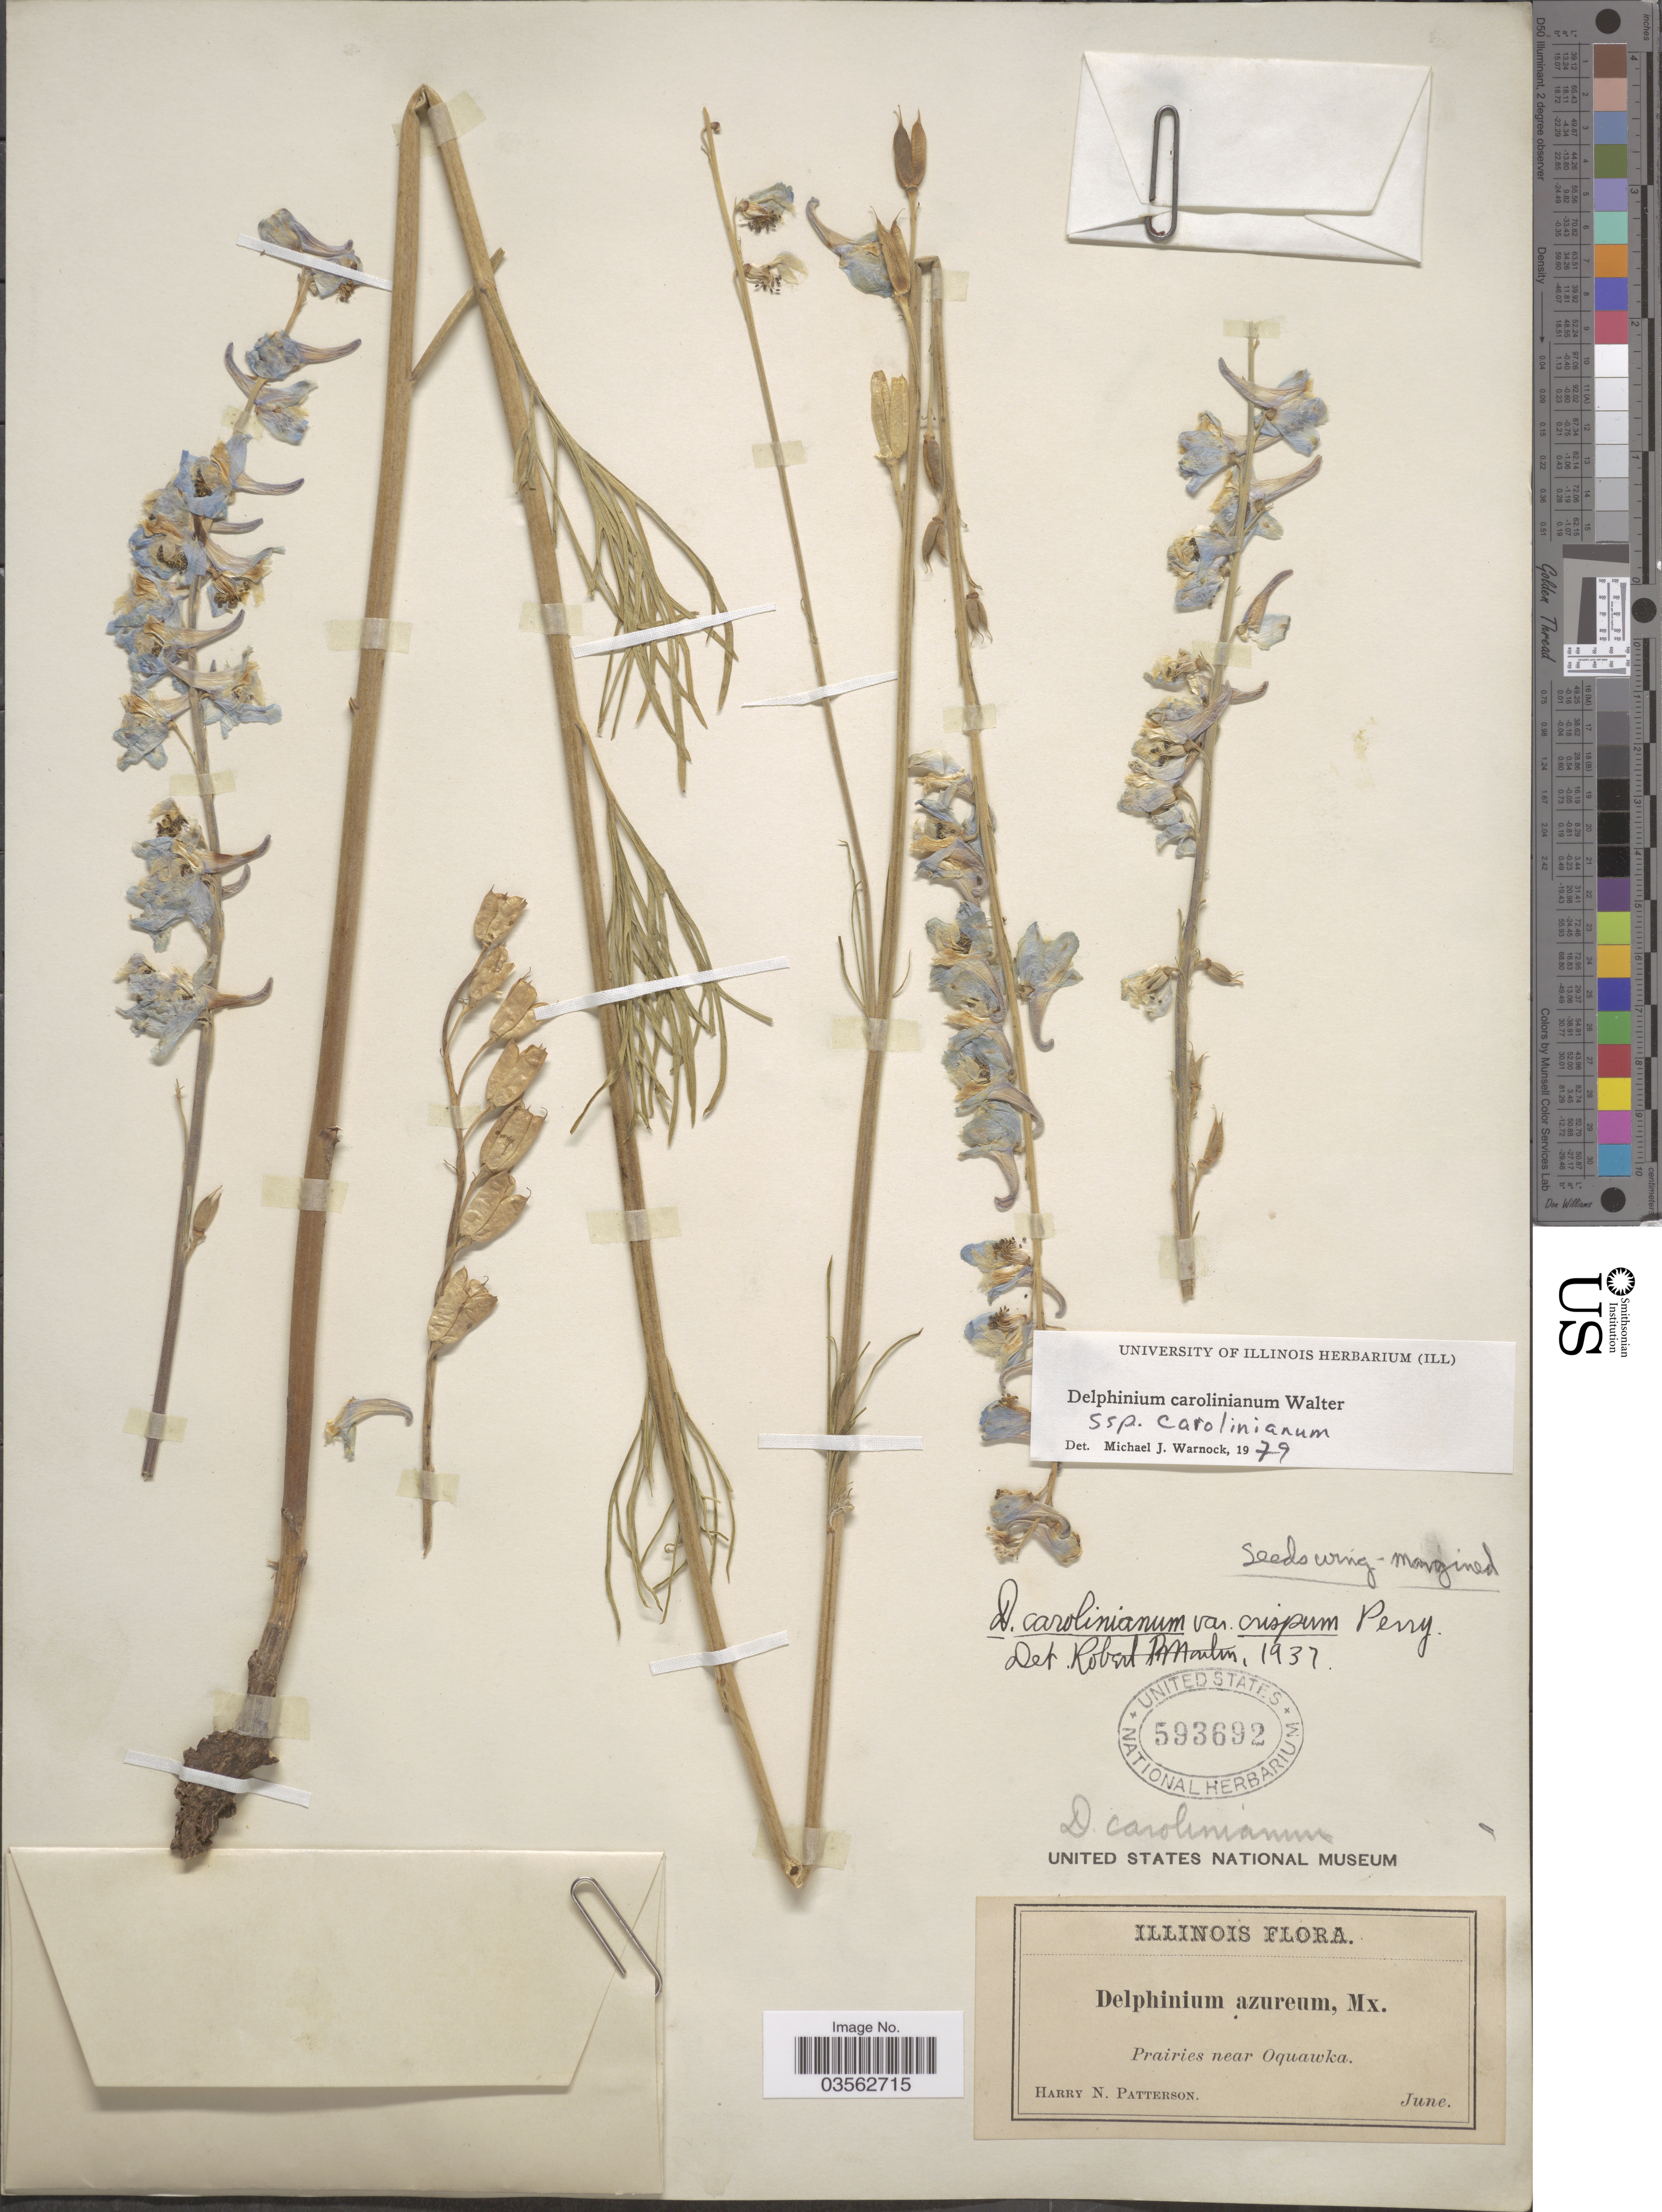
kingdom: Plantae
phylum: Tracheophyta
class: Magnoliopsida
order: Ranunculales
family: Ranunculaceae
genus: Delphinium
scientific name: Delphinium carolinianum subsp. carolinianum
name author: Walter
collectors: H. N. Patterson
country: United States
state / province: Illinois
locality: Prairies near Oquawka.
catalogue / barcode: US 593692